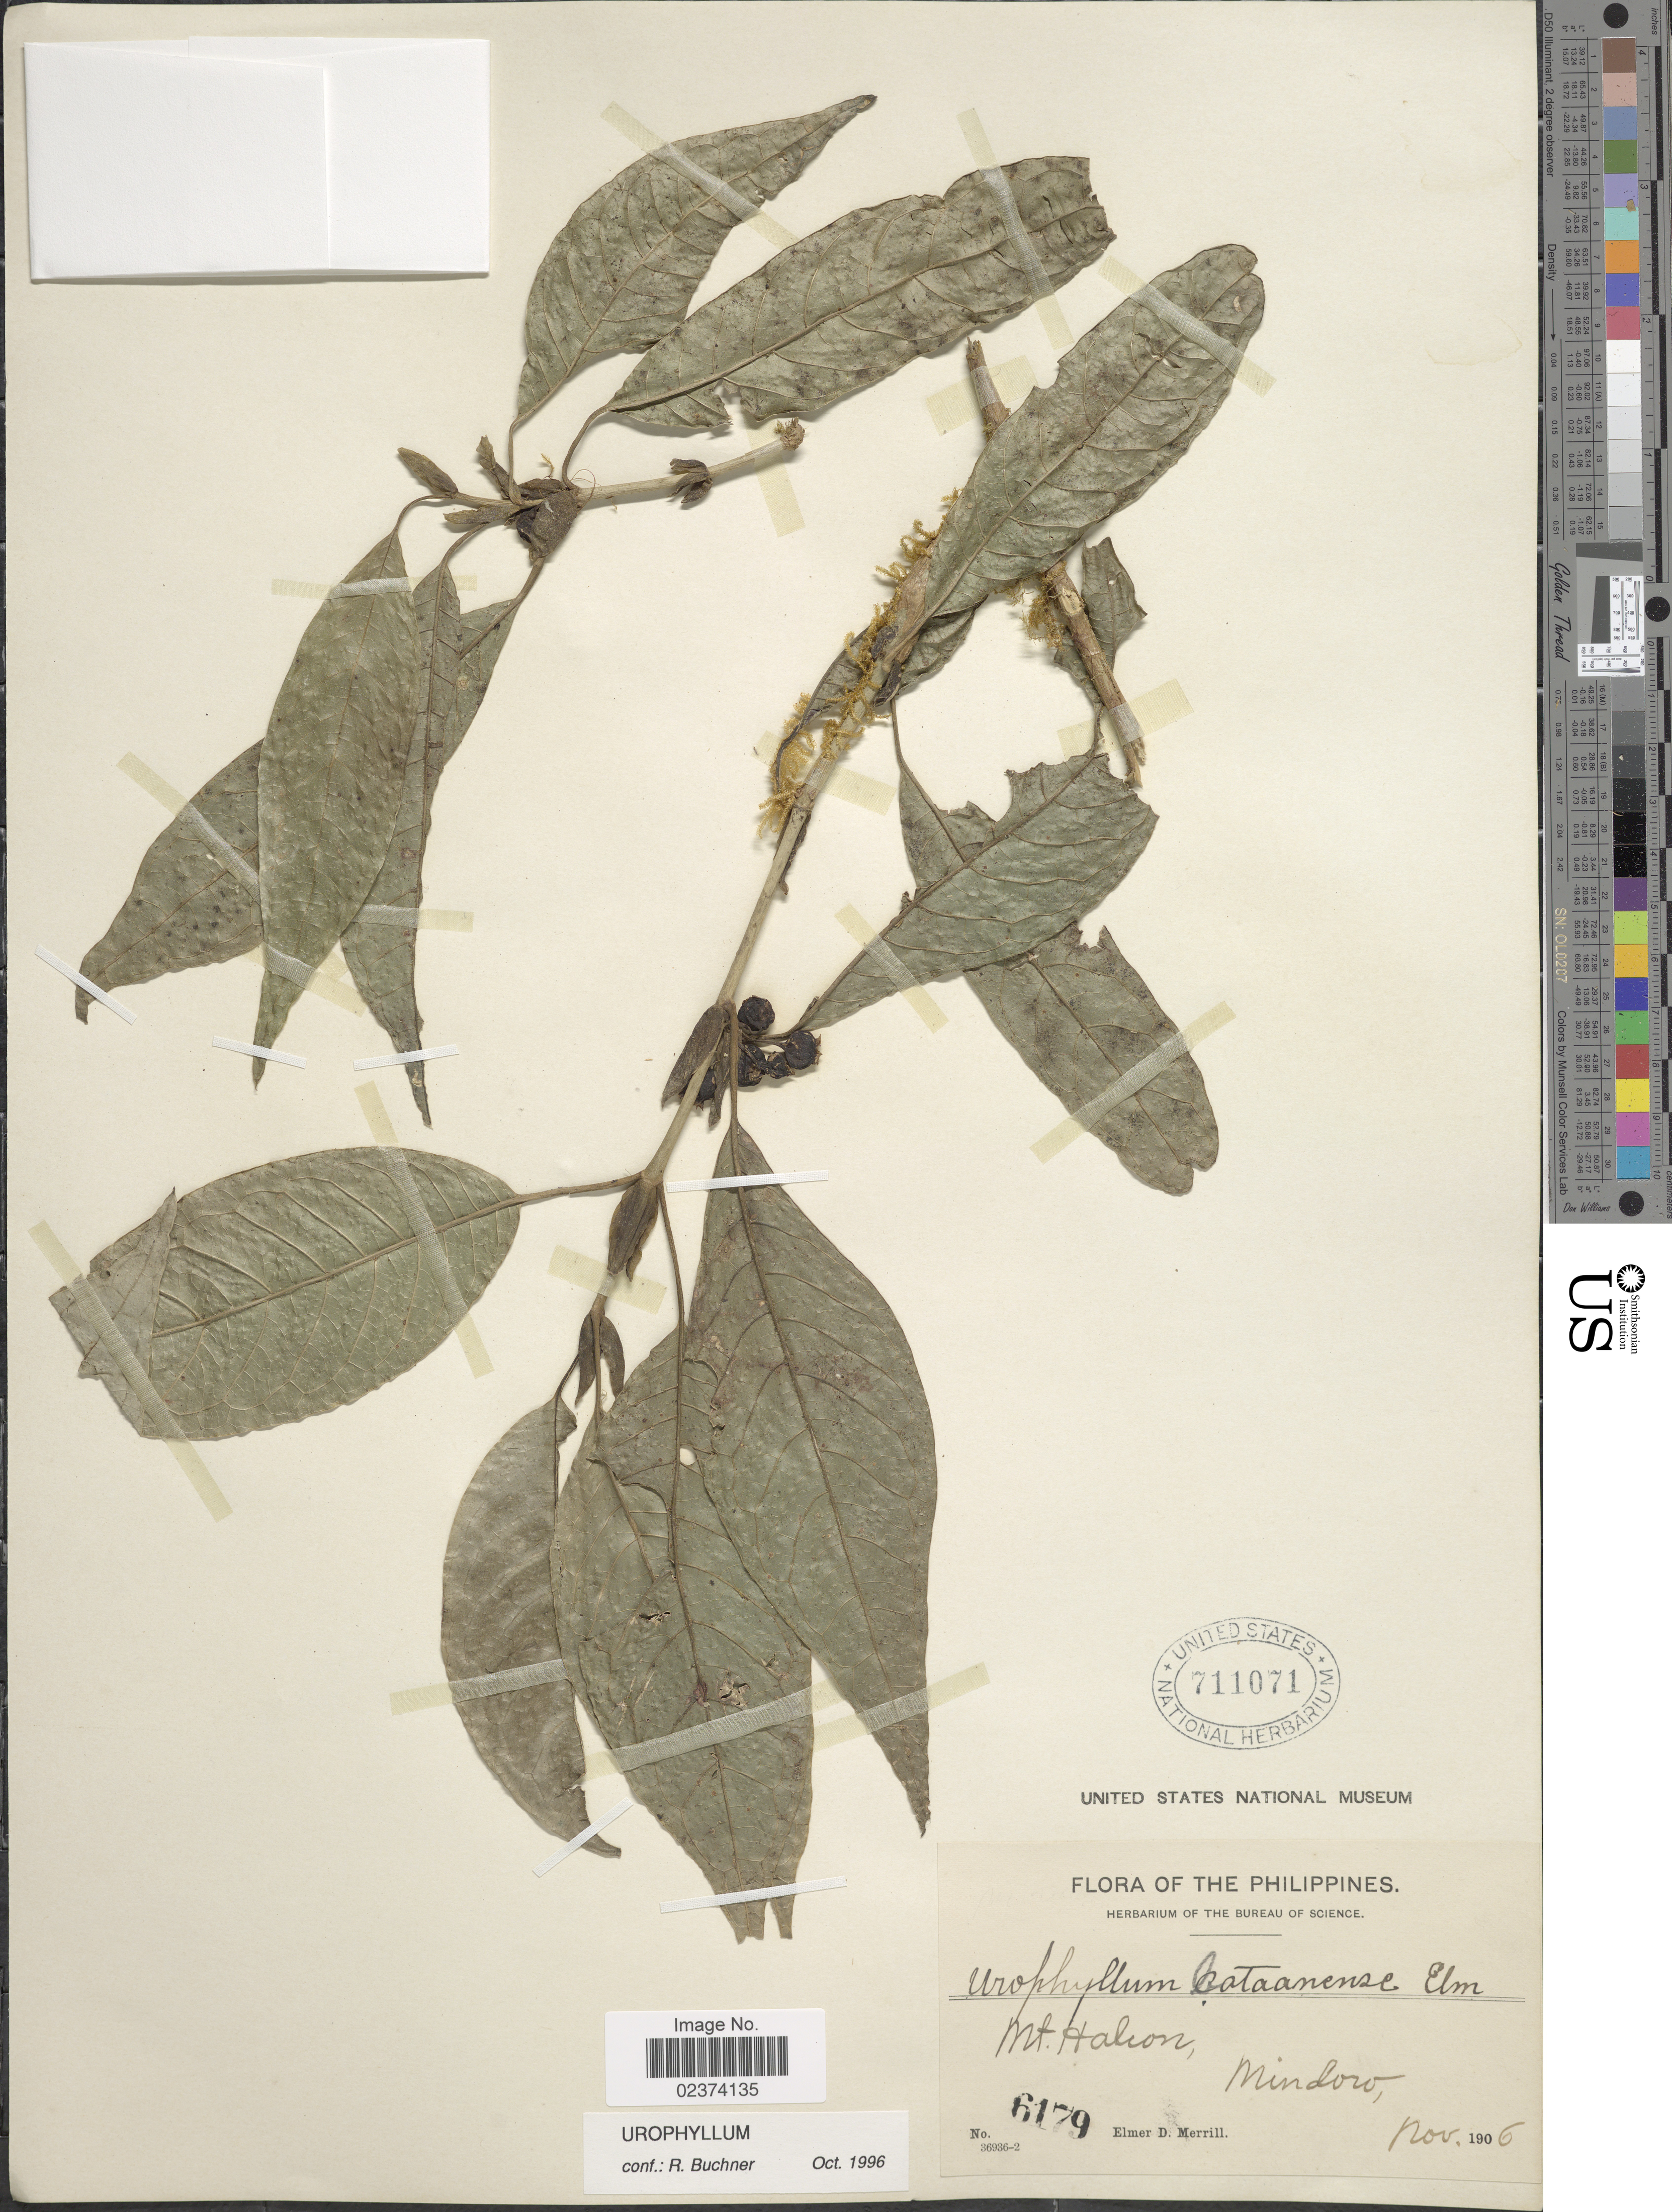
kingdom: Plantae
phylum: Tracheophyta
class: Magnoliopsida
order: Gentianales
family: Rubiaceae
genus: Urophyllum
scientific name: Urophyllum sp.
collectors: E. D. Merrill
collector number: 6179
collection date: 1906-11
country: Philippines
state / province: Mimaropa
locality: Mt. Halcon, Mindoro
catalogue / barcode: US 711071